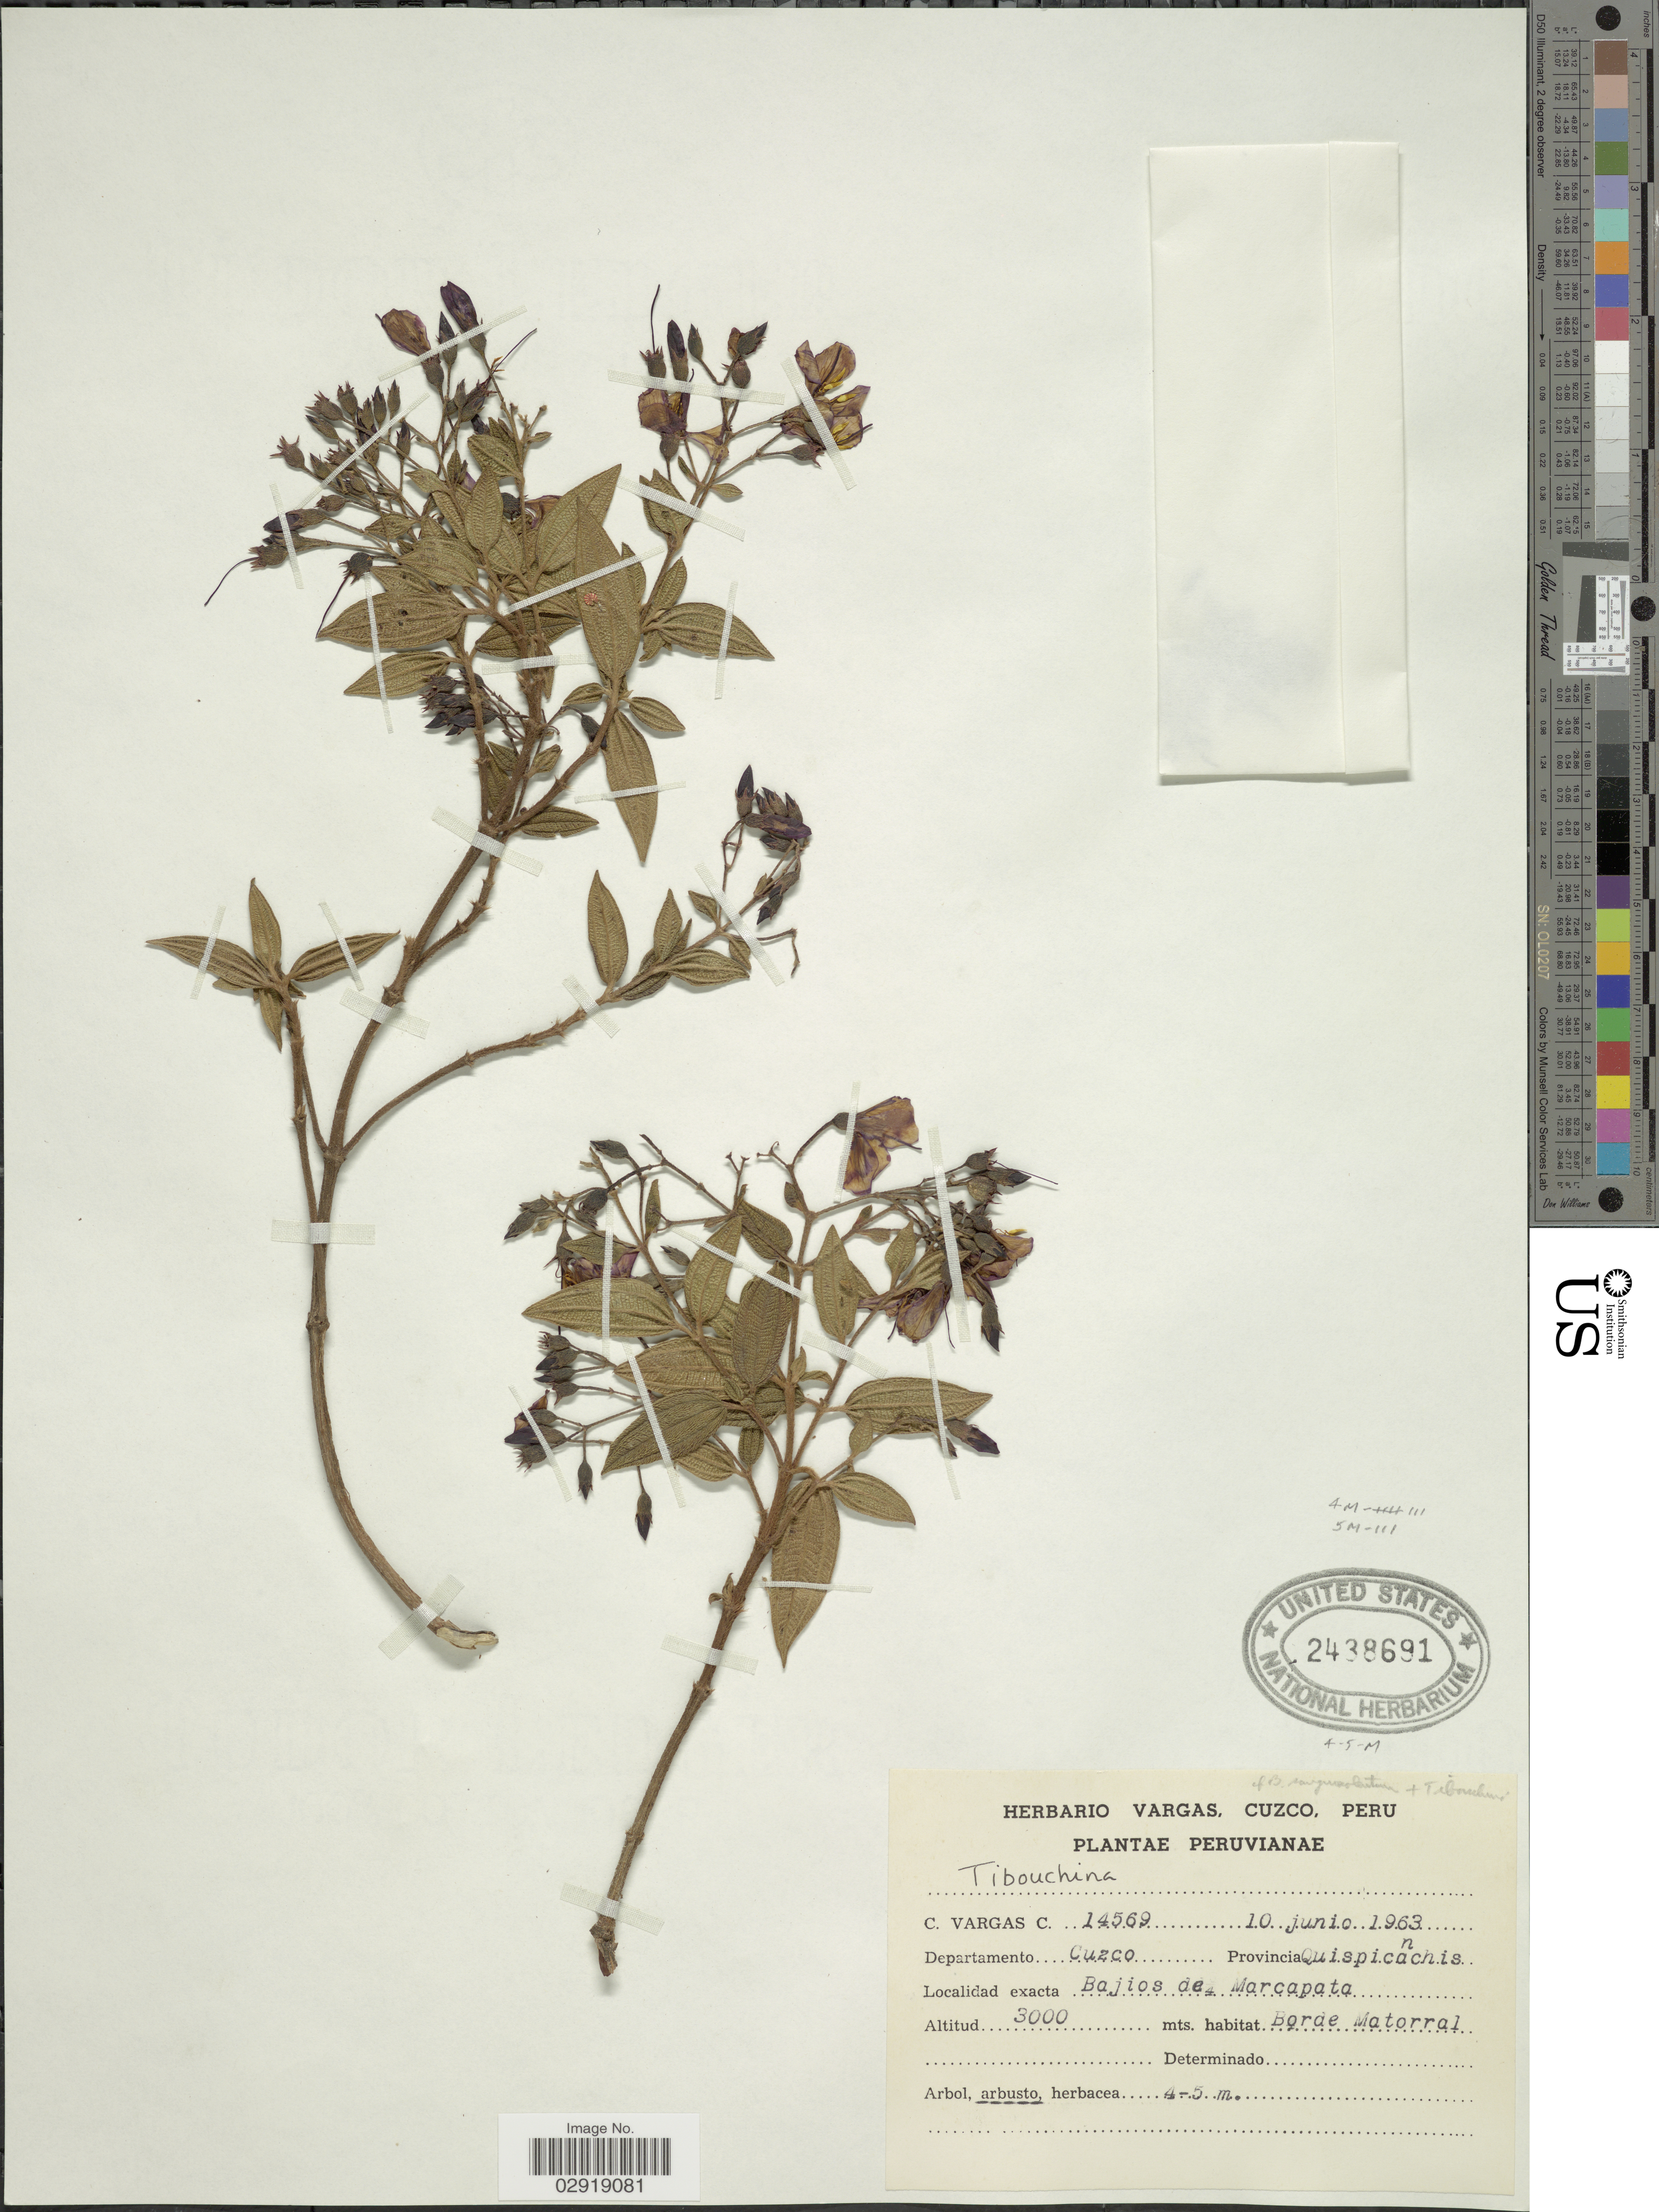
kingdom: Plantae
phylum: Tracheophyta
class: Magnoliopsida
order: Myrtales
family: Melastomataceae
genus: Chaetogastra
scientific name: Chaetogastra sp.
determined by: Michelangeli, F. A.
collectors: C. Vargas Calderón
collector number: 14569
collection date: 1963-06-10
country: Peru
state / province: Cusco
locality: Departamento Cuzco Provincia Quispicanchis. Bajios de Marcapata.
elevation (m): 3000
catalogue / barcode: US 2438691